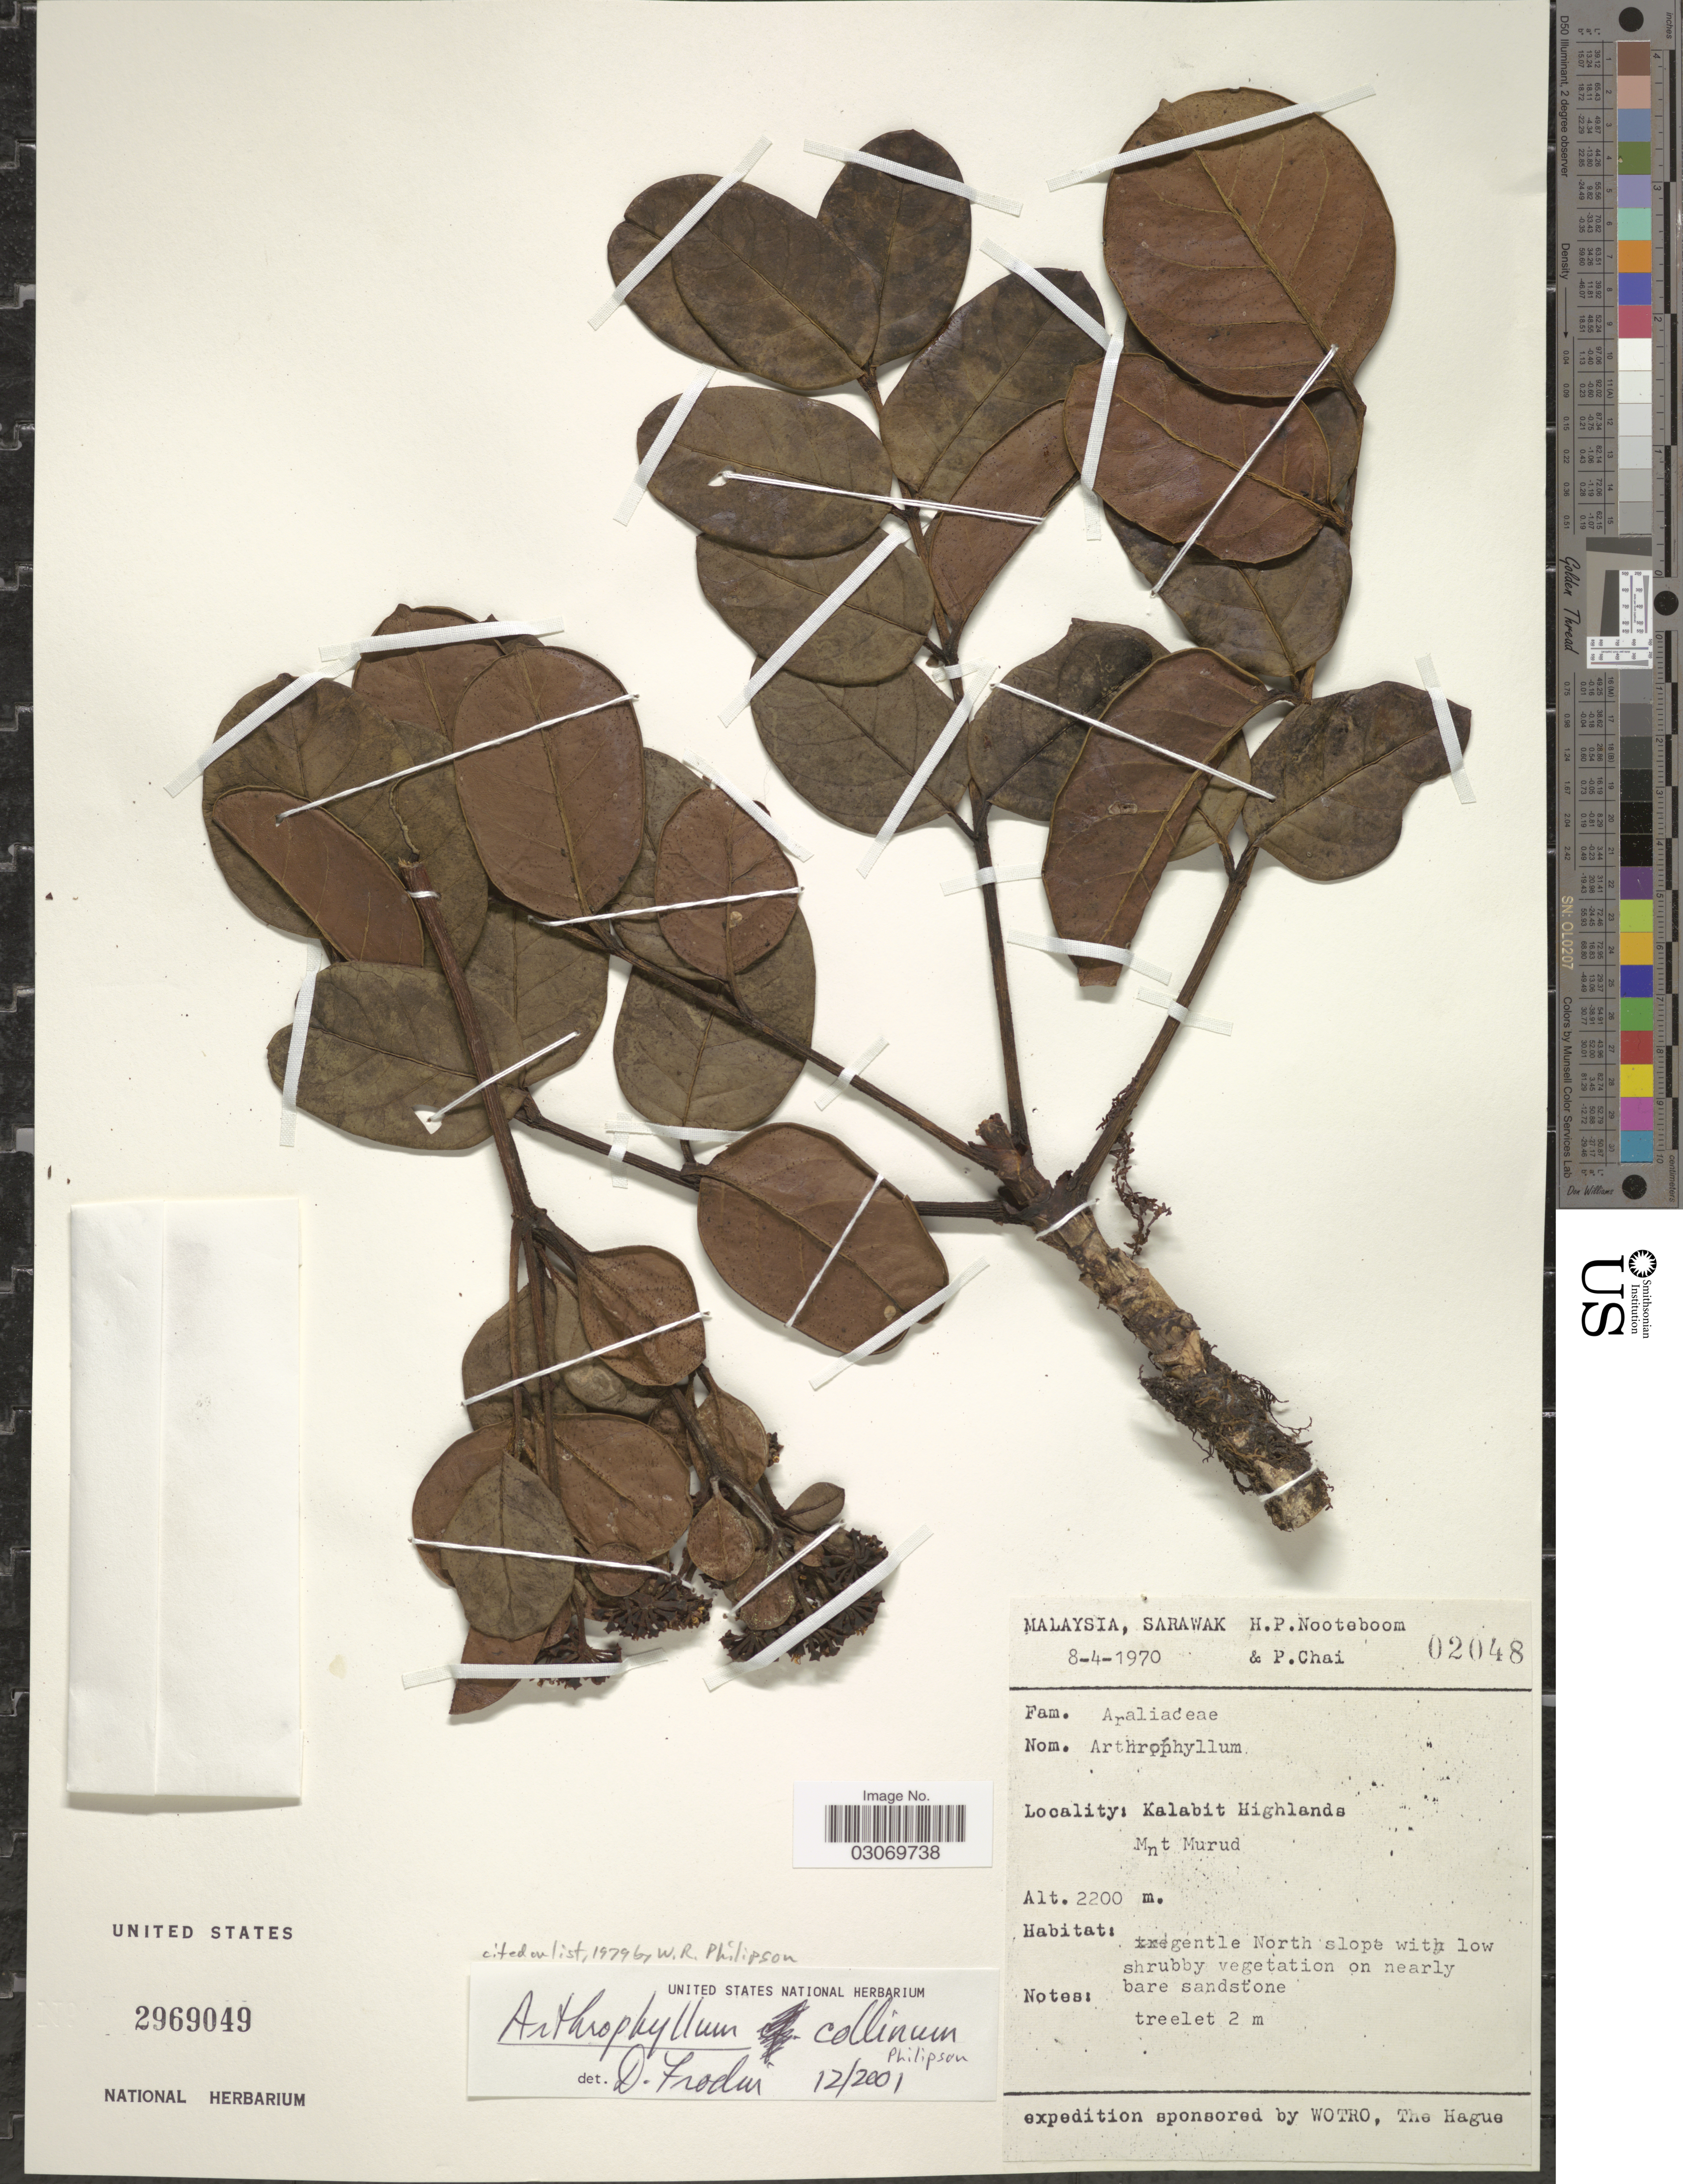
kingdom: Plantae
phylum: Tracheophyta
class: Magnoliopsida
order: Apiales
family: Araliaceae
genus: Arthrophyllum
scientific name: Arthrophyllum collinum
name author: Philipson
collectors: H. P. Nooteboom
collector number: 02048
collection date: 1970-04-08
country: Malaysia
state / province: Sarawak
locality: Kalabit Highlands, Mnt Murud.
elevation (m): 2200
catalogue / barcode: US 2969049